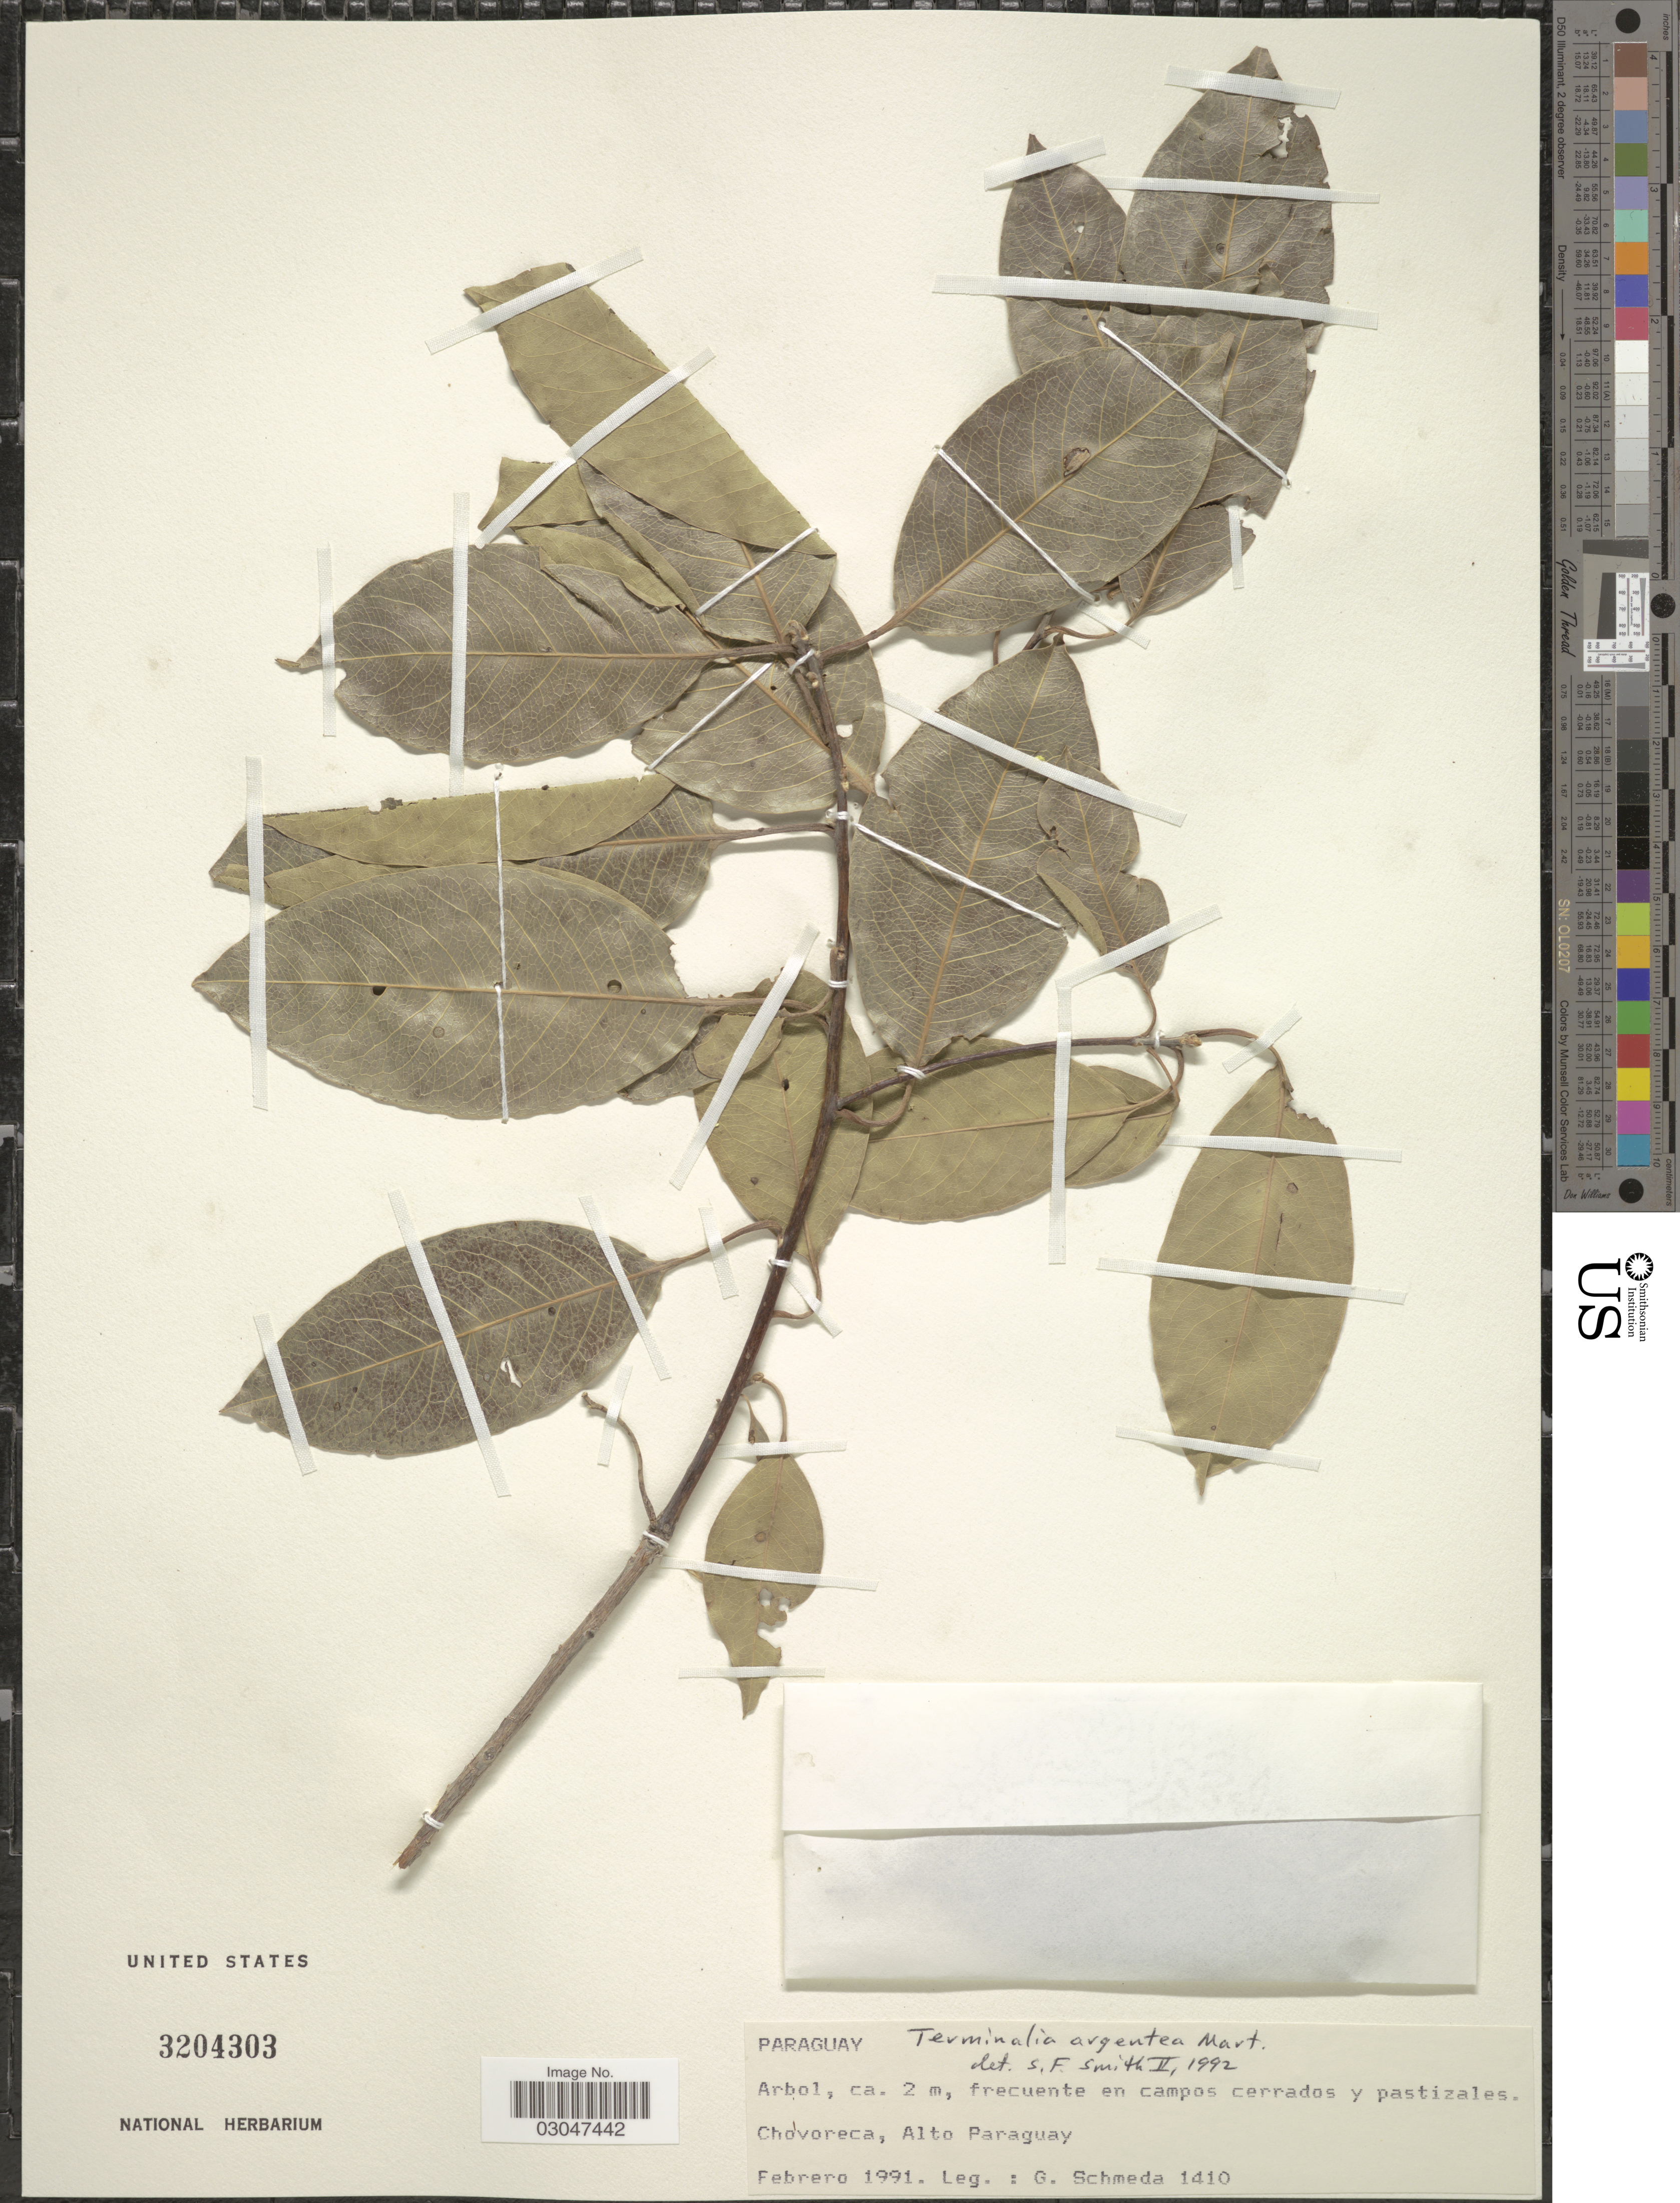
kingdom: Plantae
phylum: Tracheophyta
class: Magnoliopsida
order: Myrtales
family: Combretaceae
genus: Terminalia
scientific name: Terminalia argentea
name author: Mart.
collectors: G. Schmeda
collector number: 1410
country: Paraguay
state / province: Alto Paraguay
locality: Chovoreca, Alto Paraguay.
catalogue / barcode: US 3204303